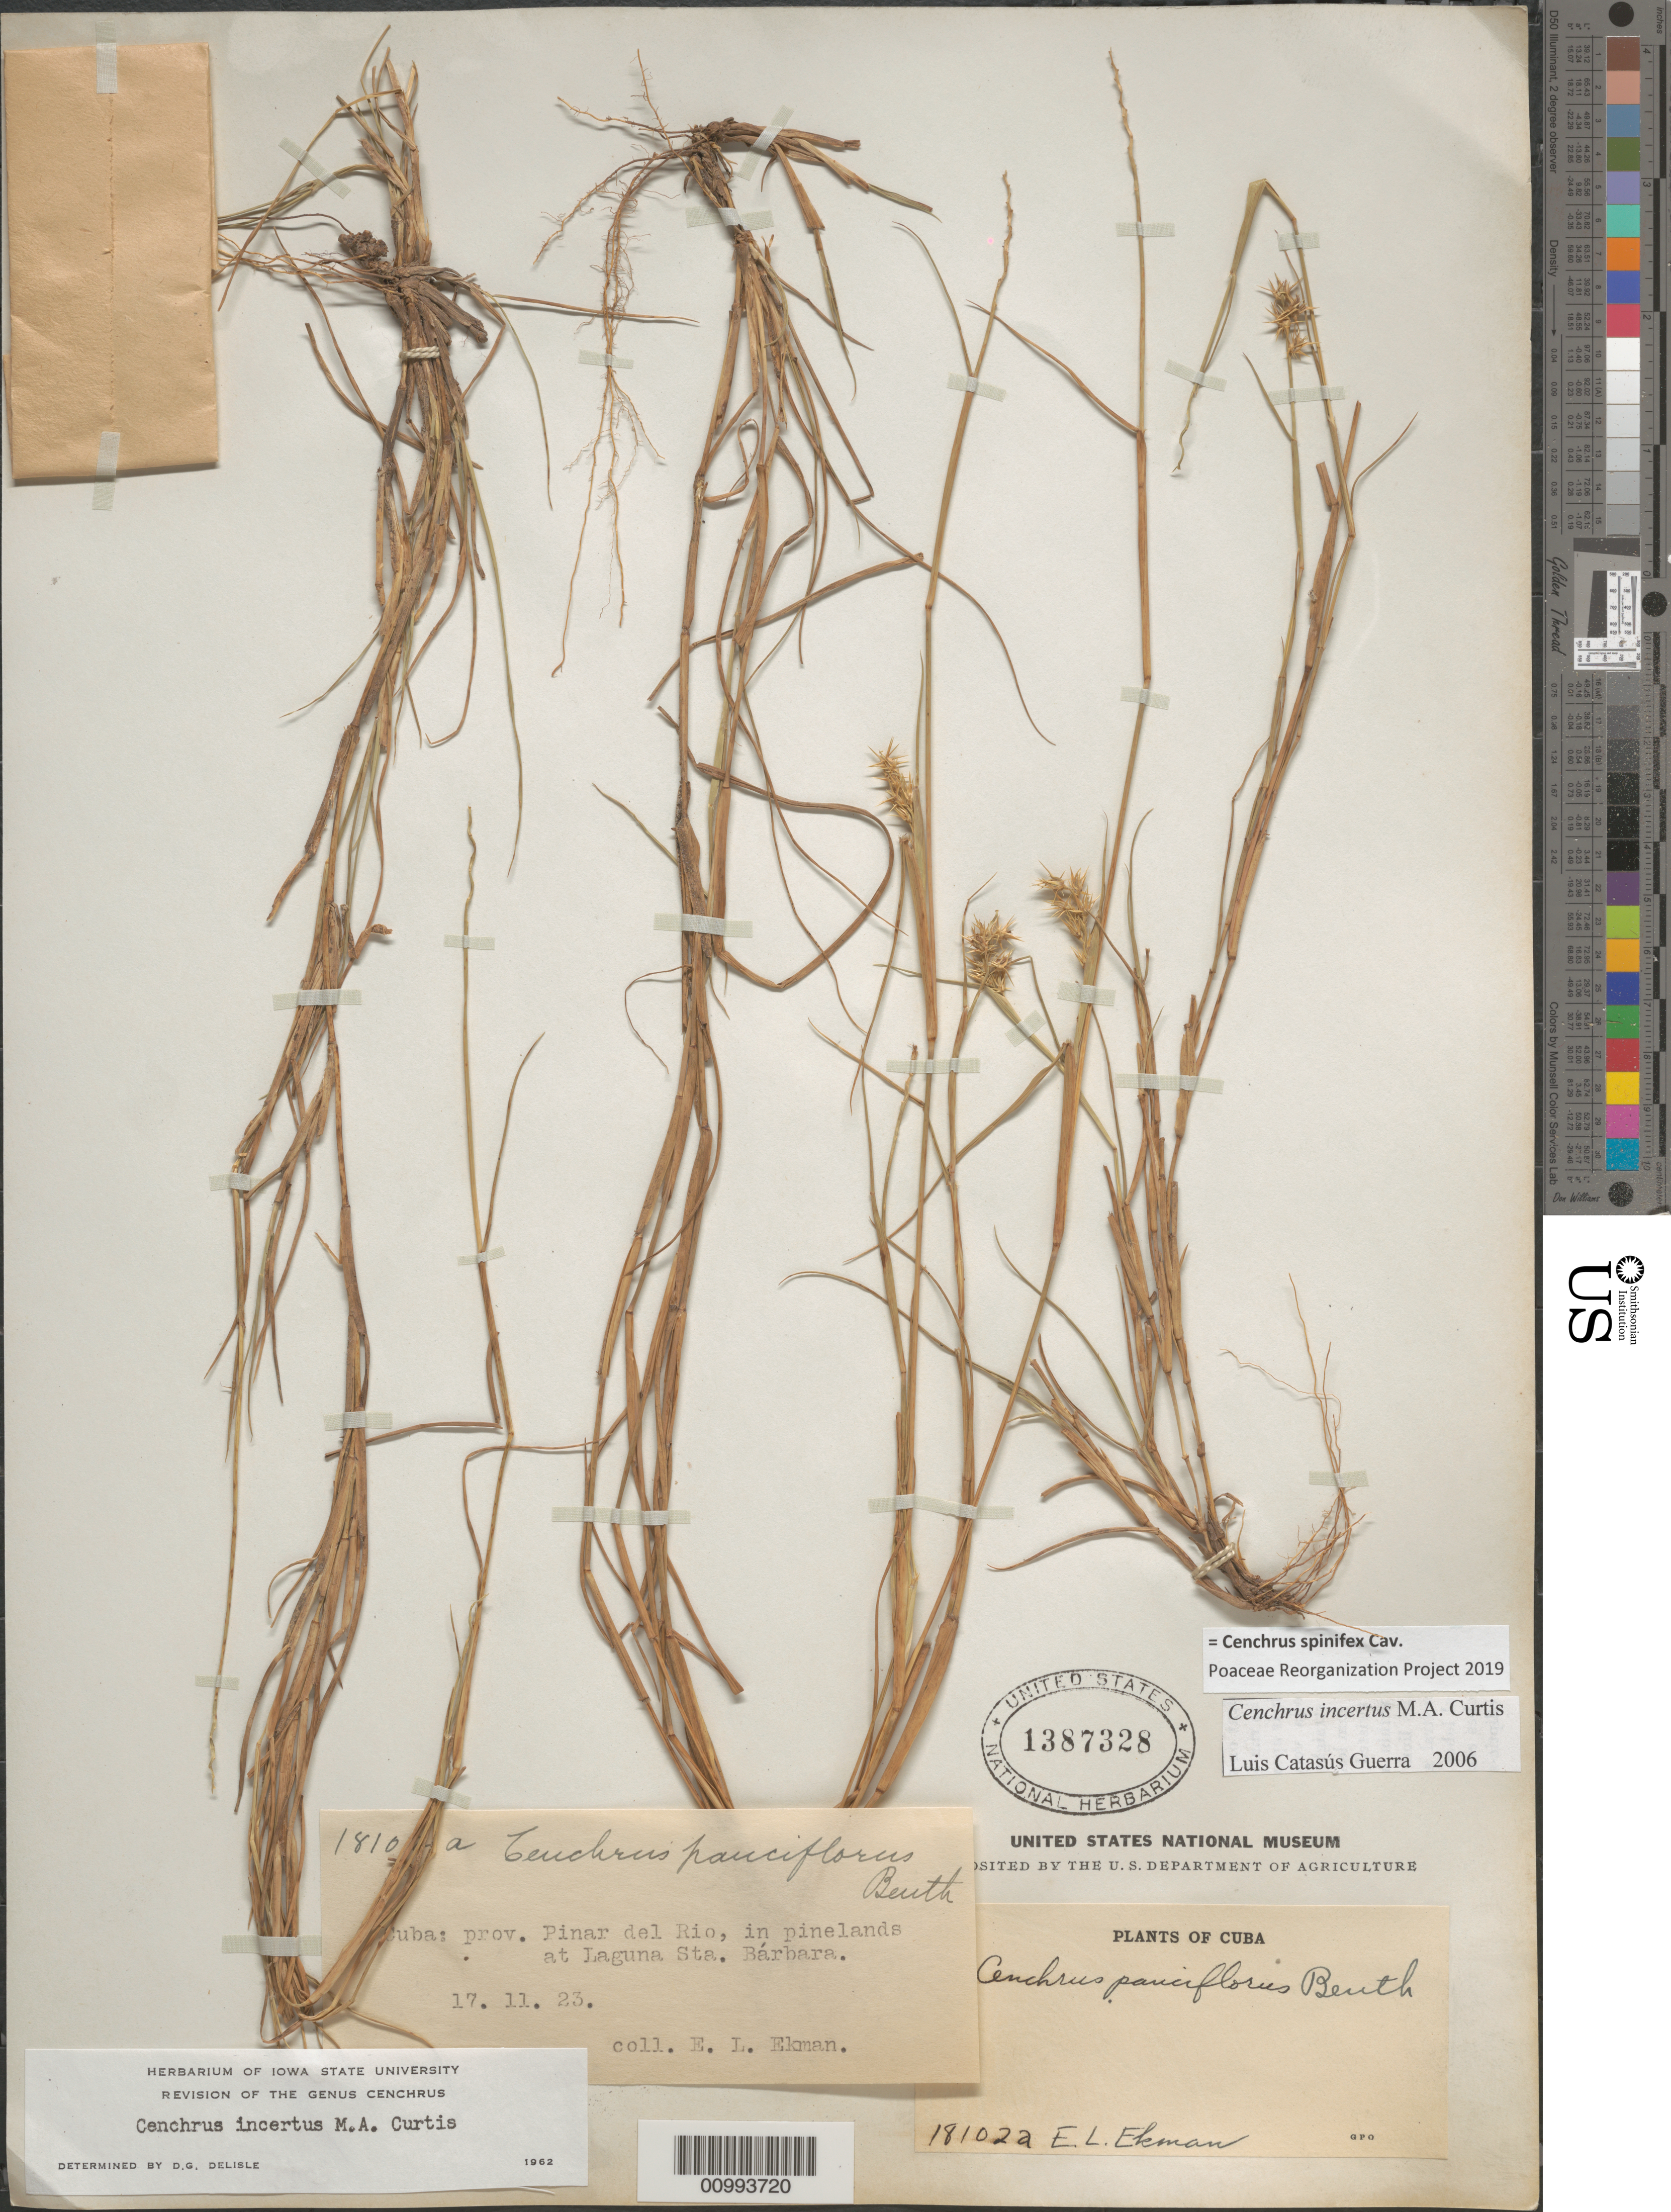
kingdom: Plantae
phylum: Tracheophyta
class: Liliopsida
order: Poales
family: Poaceae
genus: Cenchrus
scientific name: Cenchrus spinifex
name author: Cav.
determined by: Poaceae Reorganization Project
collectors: E. L. Ekman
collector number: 18102a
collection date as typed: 17 Nov 1923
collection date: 1923-11-17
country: Cuba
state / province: Pinar del Rio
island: Cuba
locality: Laguna Santa Barbara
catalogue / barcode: US 1387328